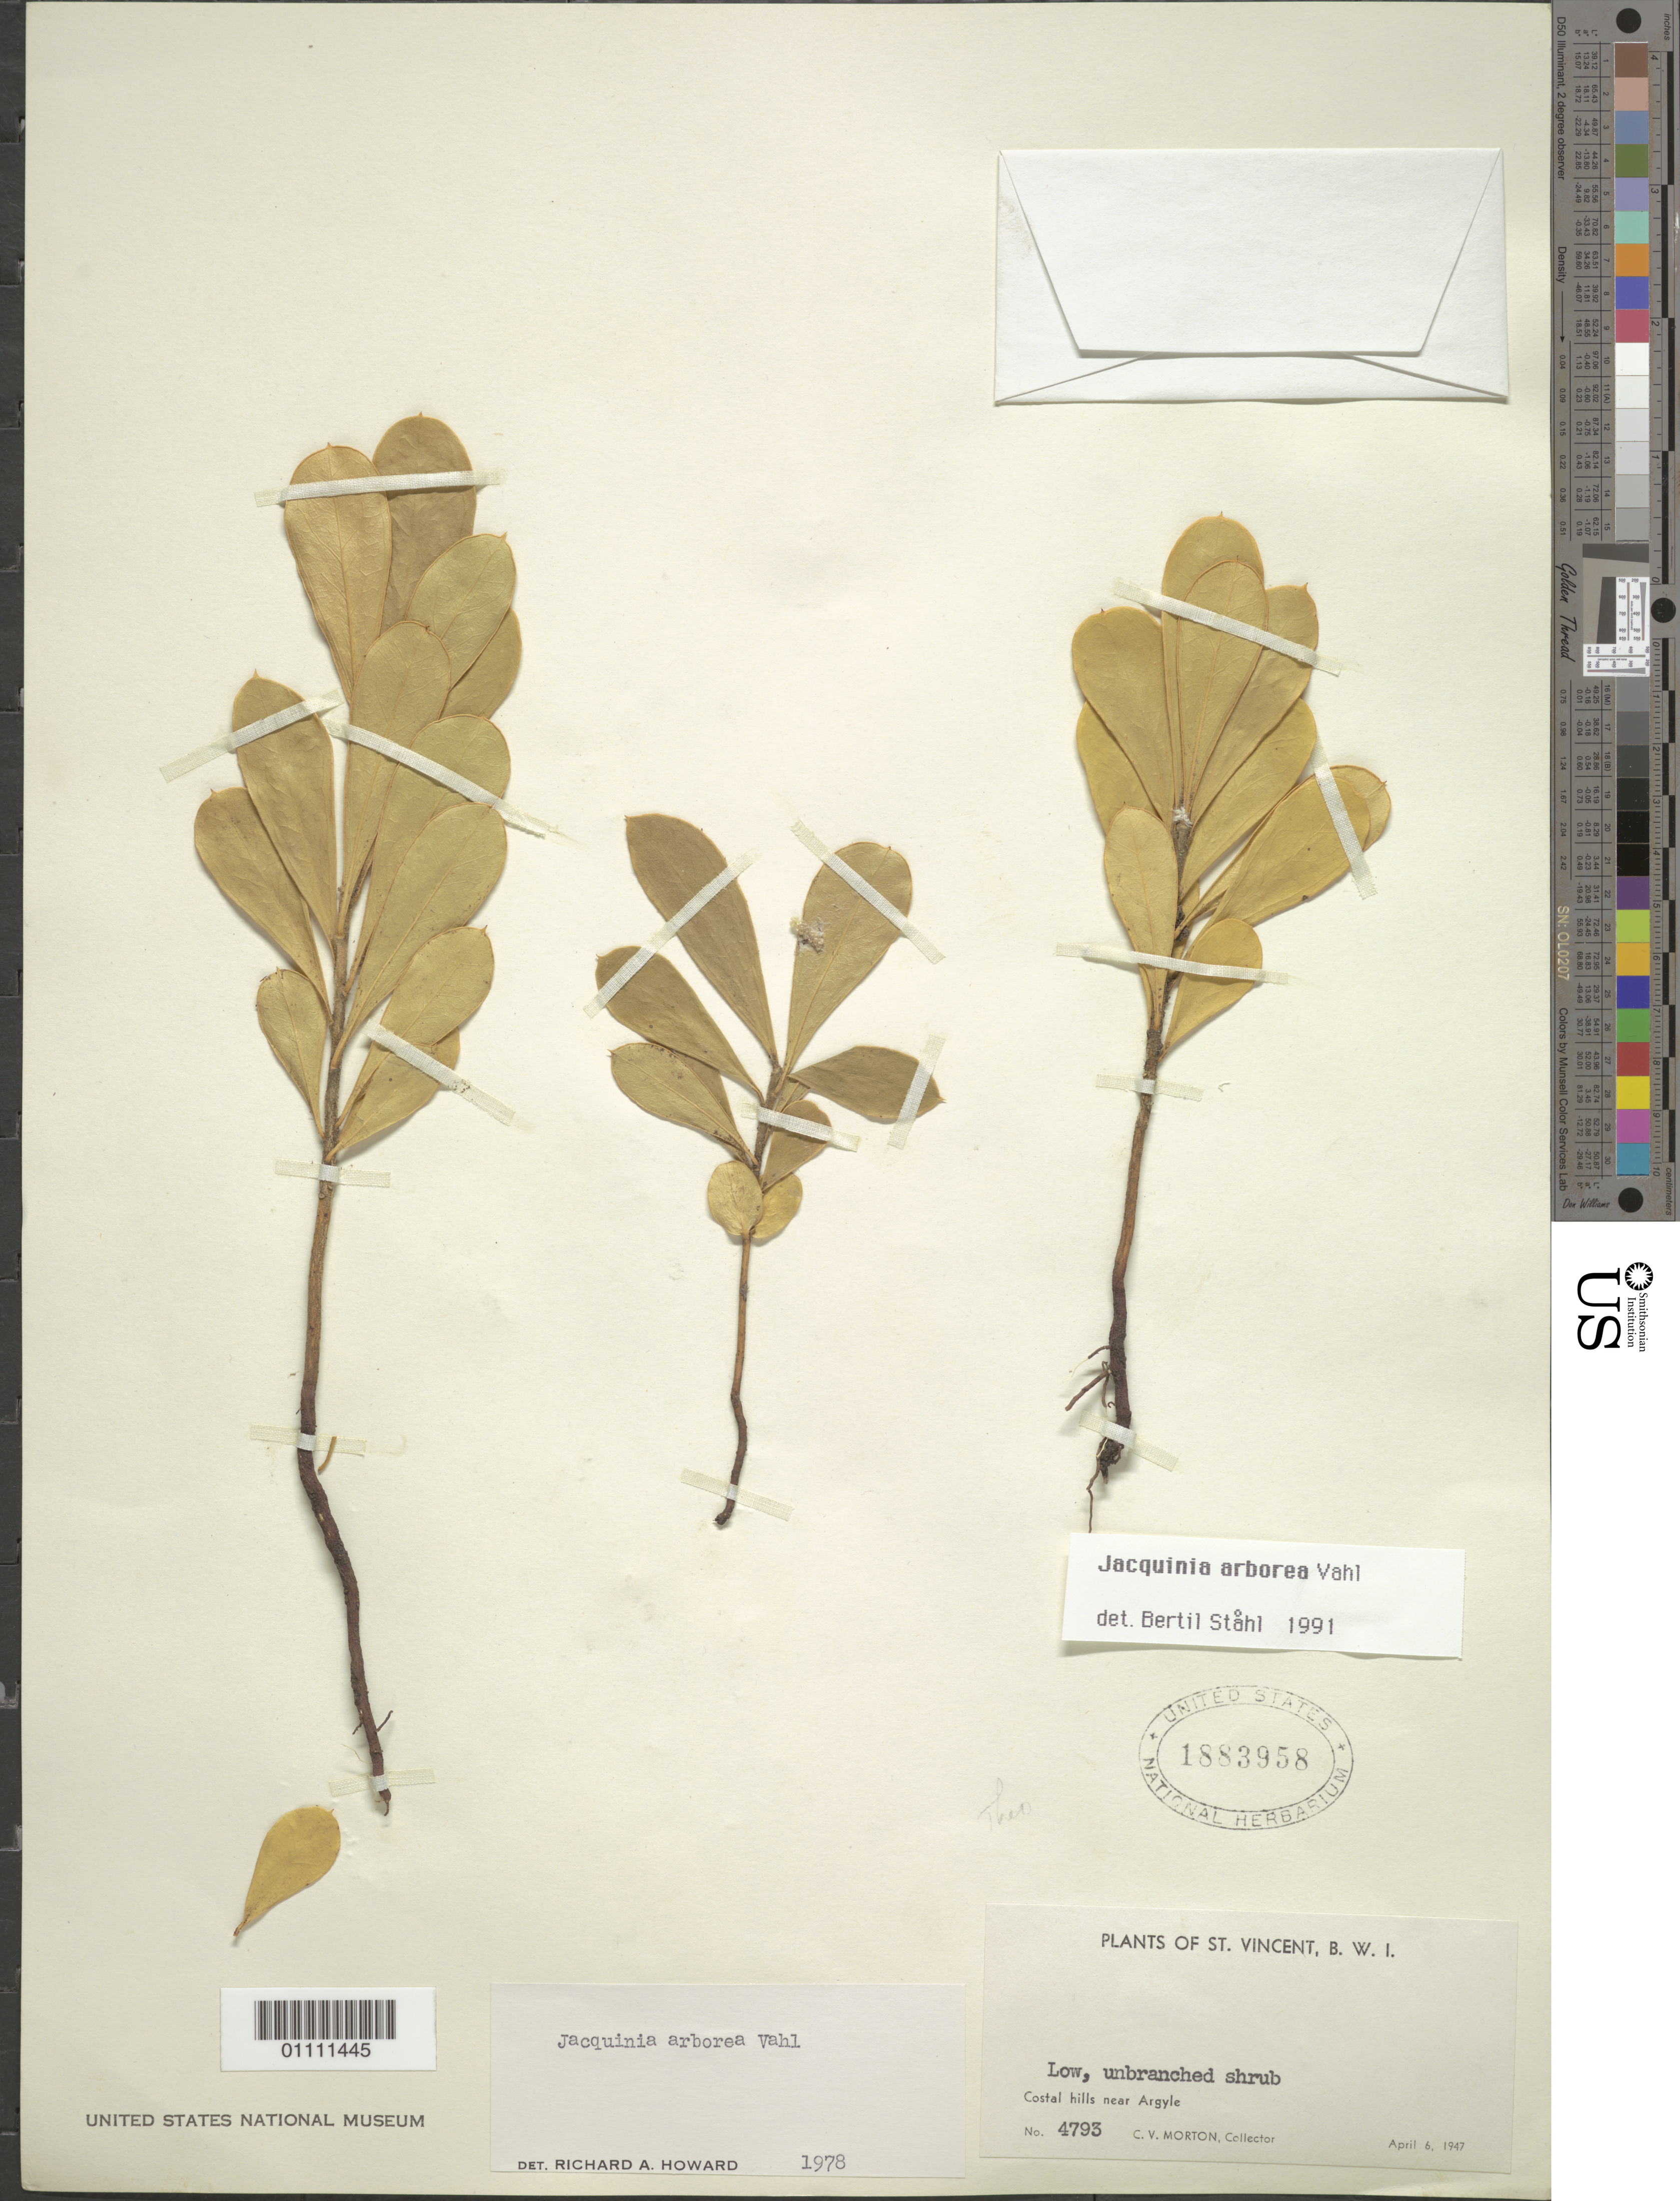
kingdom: Plantae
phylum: Tracheophyta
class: Magnoliopsida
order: Ericales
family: Primulaceae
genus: Jacquinia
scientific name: Jacquinia arborea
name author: Vahl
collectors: C. V. Morton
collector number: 4793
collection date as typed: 06 Apr 1947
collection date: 1947-04-06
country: St. Vincent - Grenadines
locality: Coastal hills near Argyle.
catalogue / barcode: US 1883958